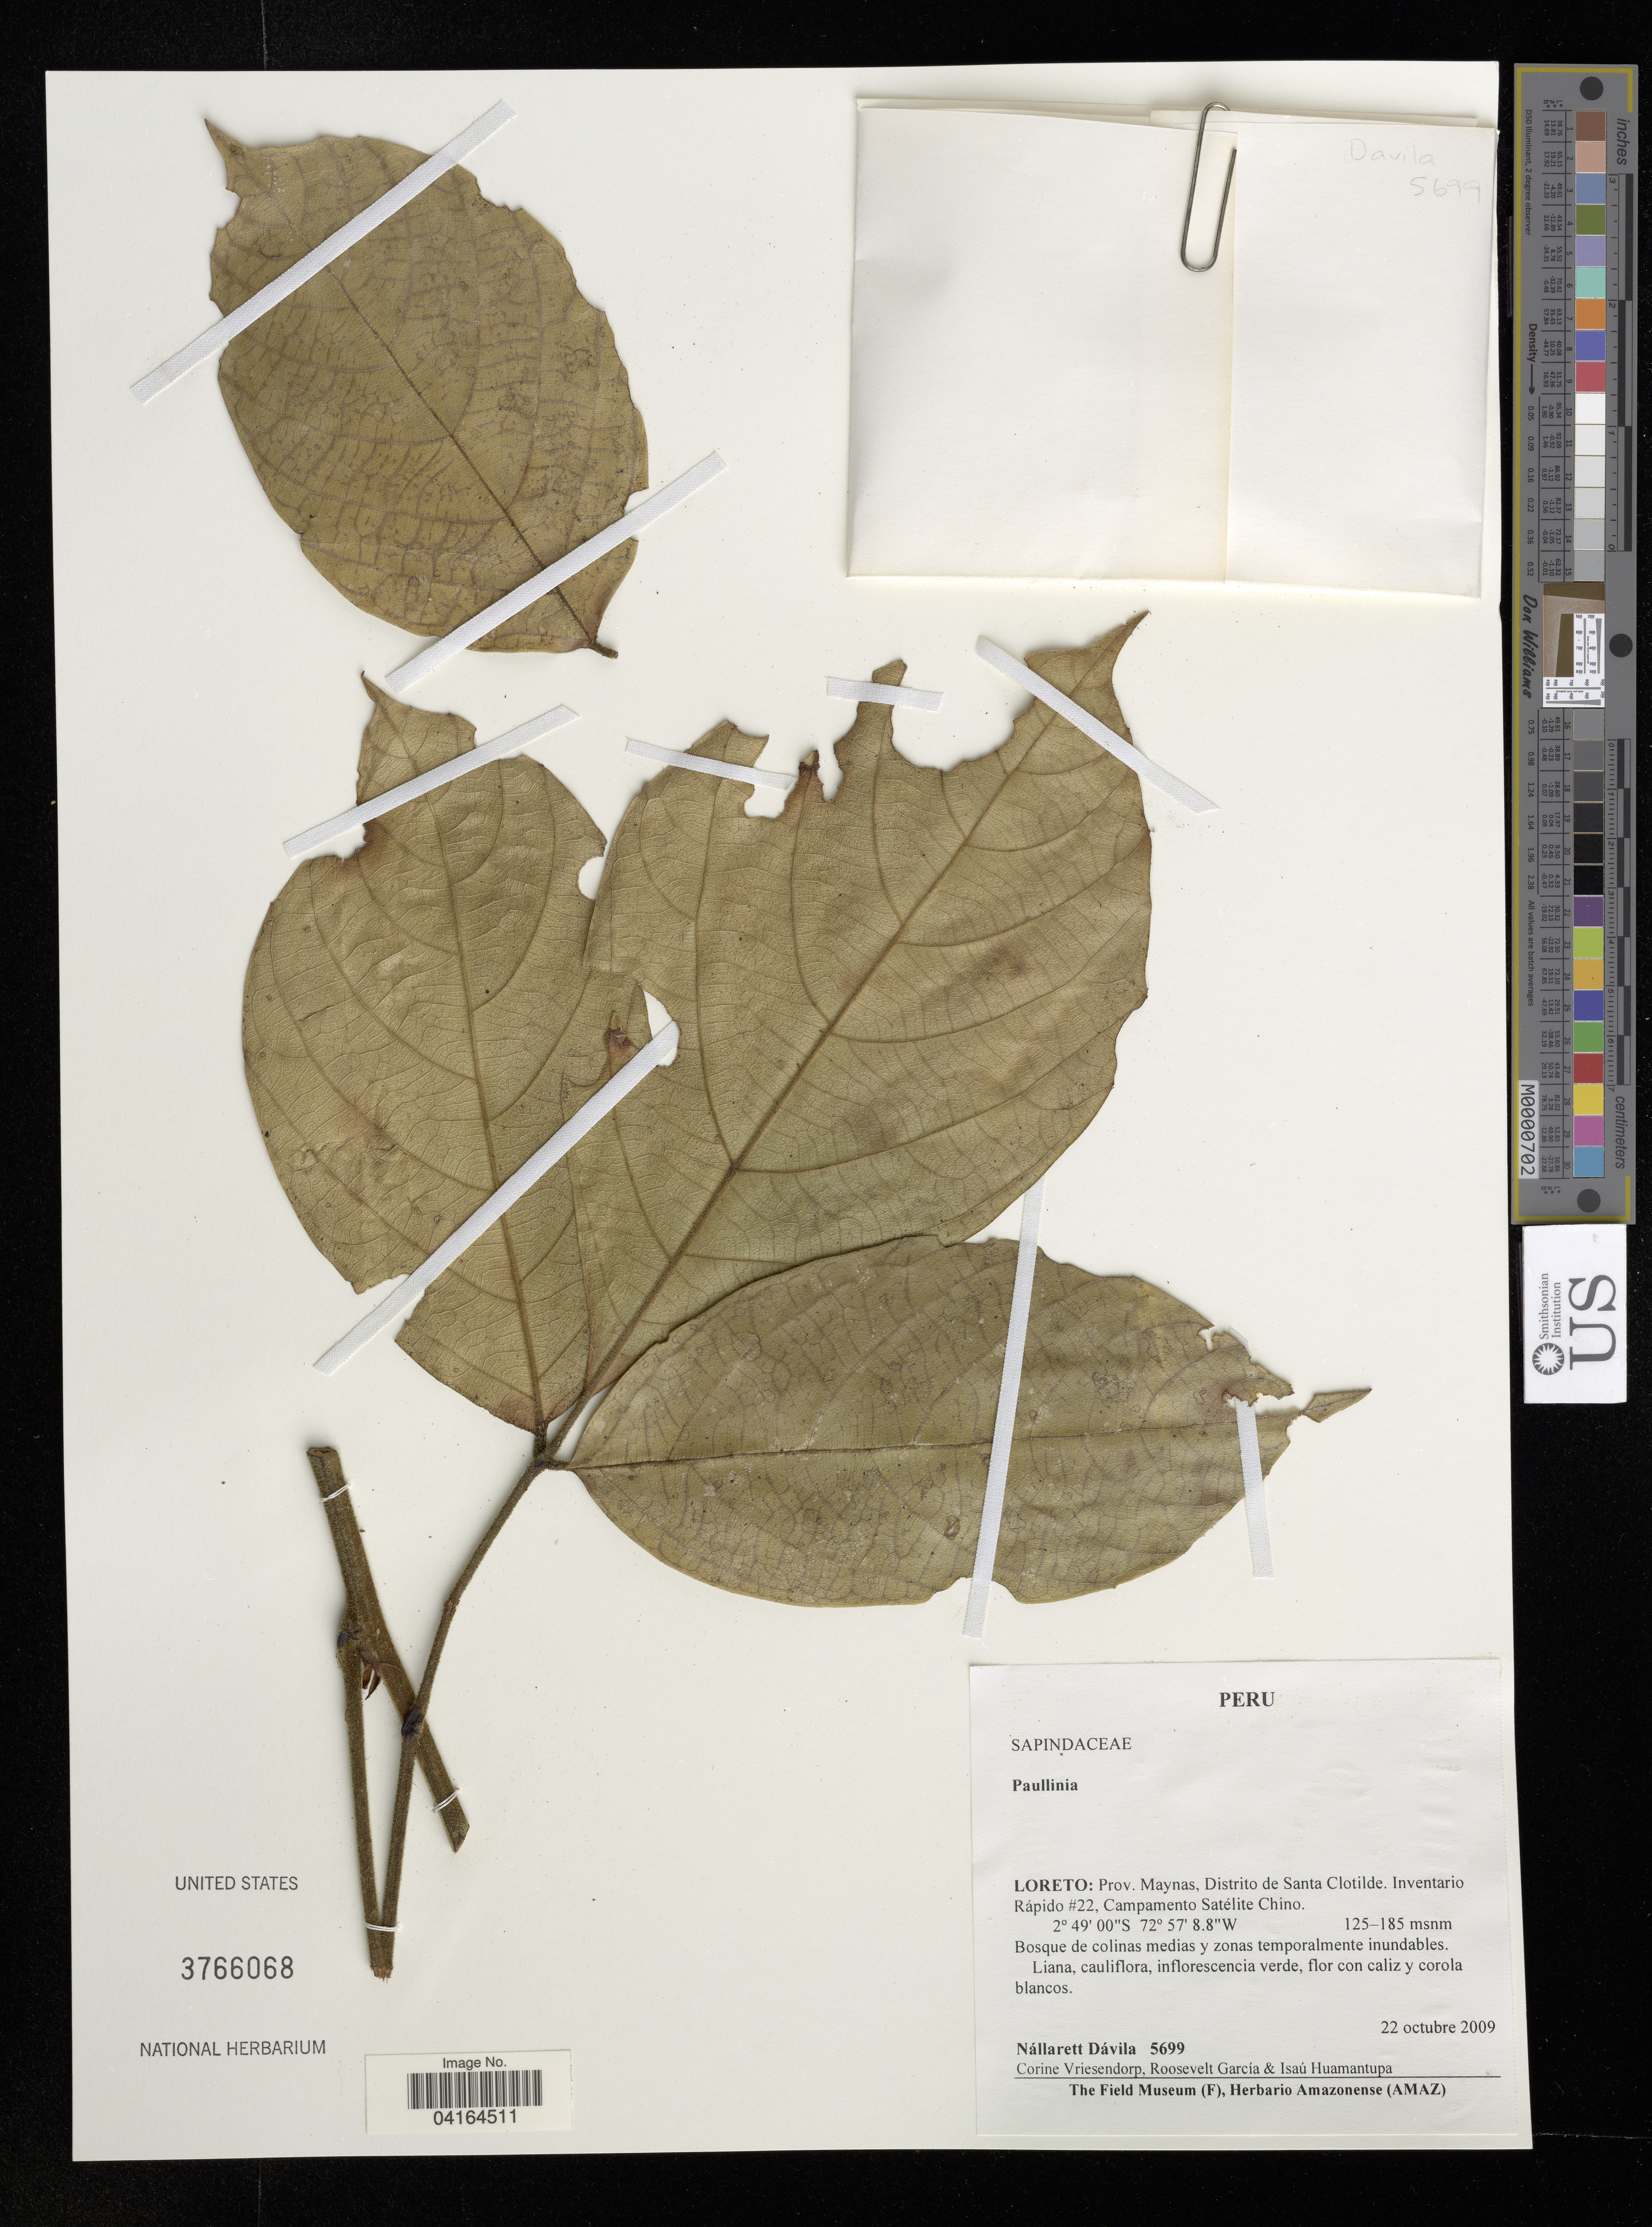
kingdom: Plantae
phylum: Tracheophyta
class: Magnoliopsida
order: Sapindales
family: Sapindaceae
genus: Paullinia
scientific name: Paullinia sp.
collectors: N. Dávila, C. Vriesendorp, R. Garcia & I. Huamantupa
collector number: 5699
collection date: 2009-10-22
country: Peru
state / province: Loreto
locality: Prov. Maynas, Distrito de Santa Clotilde. Invetario Rápido #22, Campamento Satélite Chino.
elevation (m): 125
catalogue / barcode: US 3766068